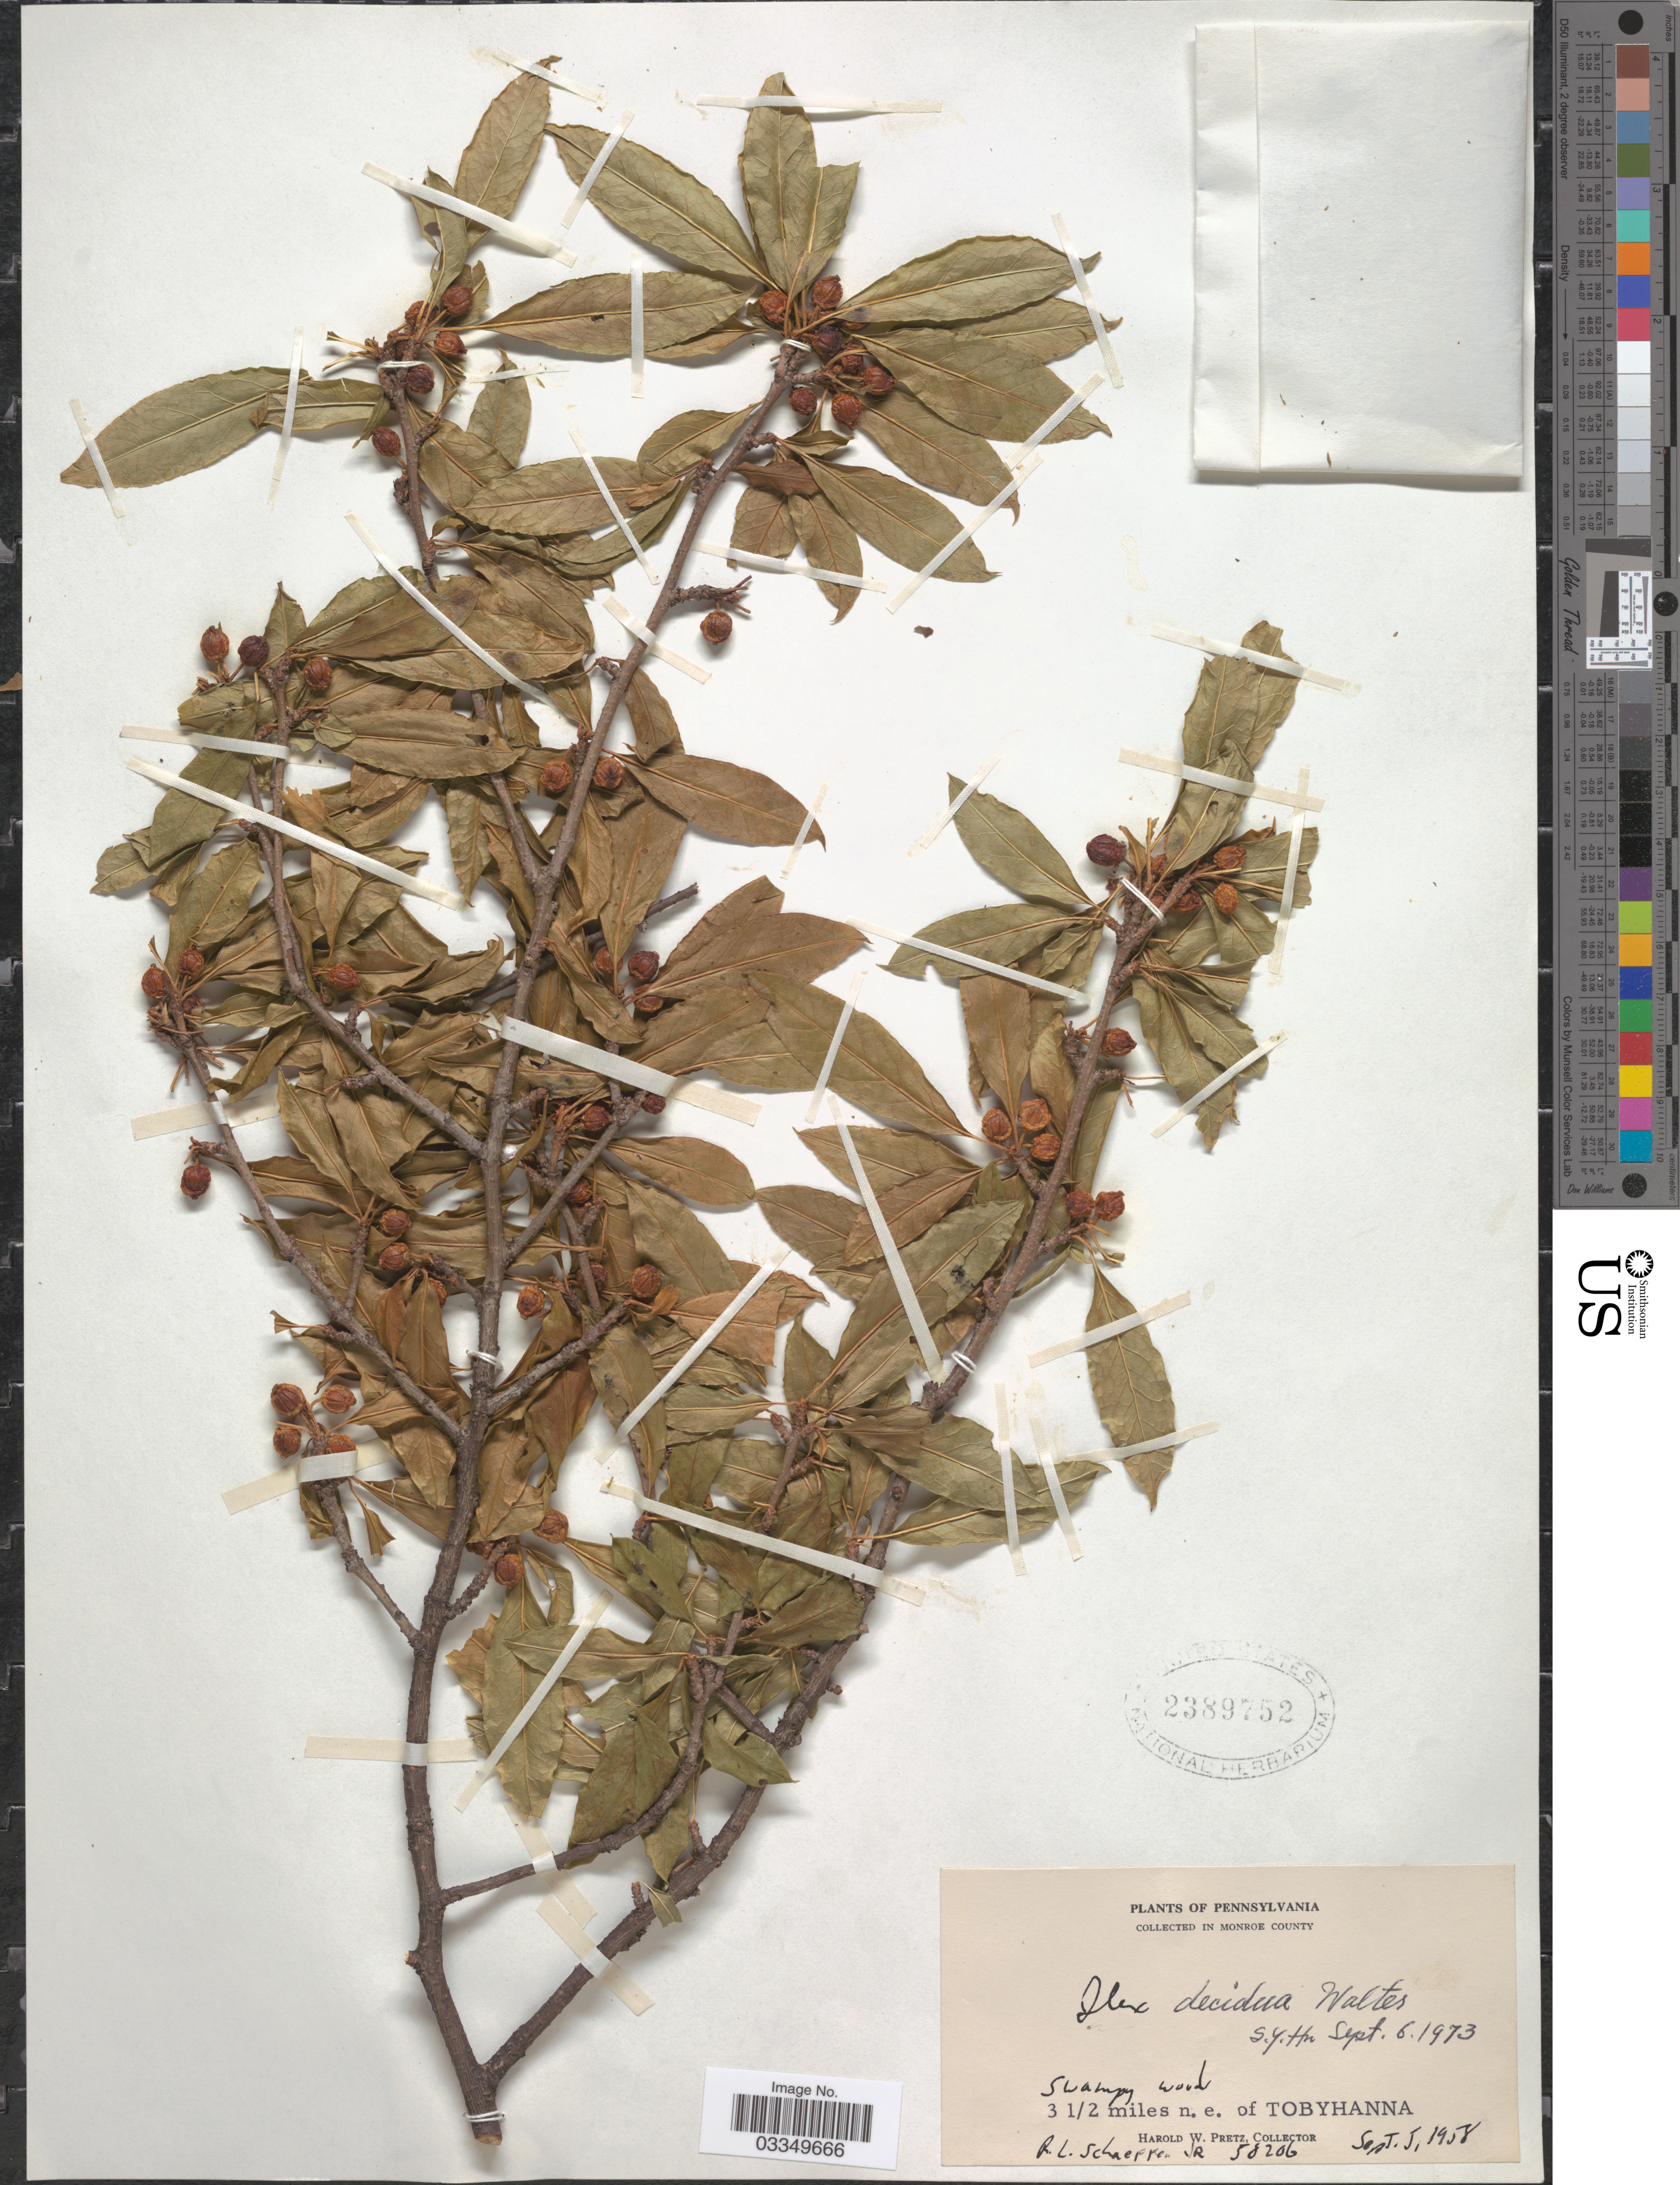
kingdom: Plantae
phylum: Tracheophyta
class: Magnoliopsida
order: Aquifoliales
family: Aquifoliaceae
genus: Ilex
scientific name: Ilex decidua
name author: Walter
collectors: H. W. Pretz & R. L. Schaeffer Jr.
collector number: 58206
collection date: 1958-09-05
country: United States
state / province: Pennsylvania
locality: Monroe County. 3 1/2 miles n.e. of Tobyhanna.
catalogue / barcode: US 2389752